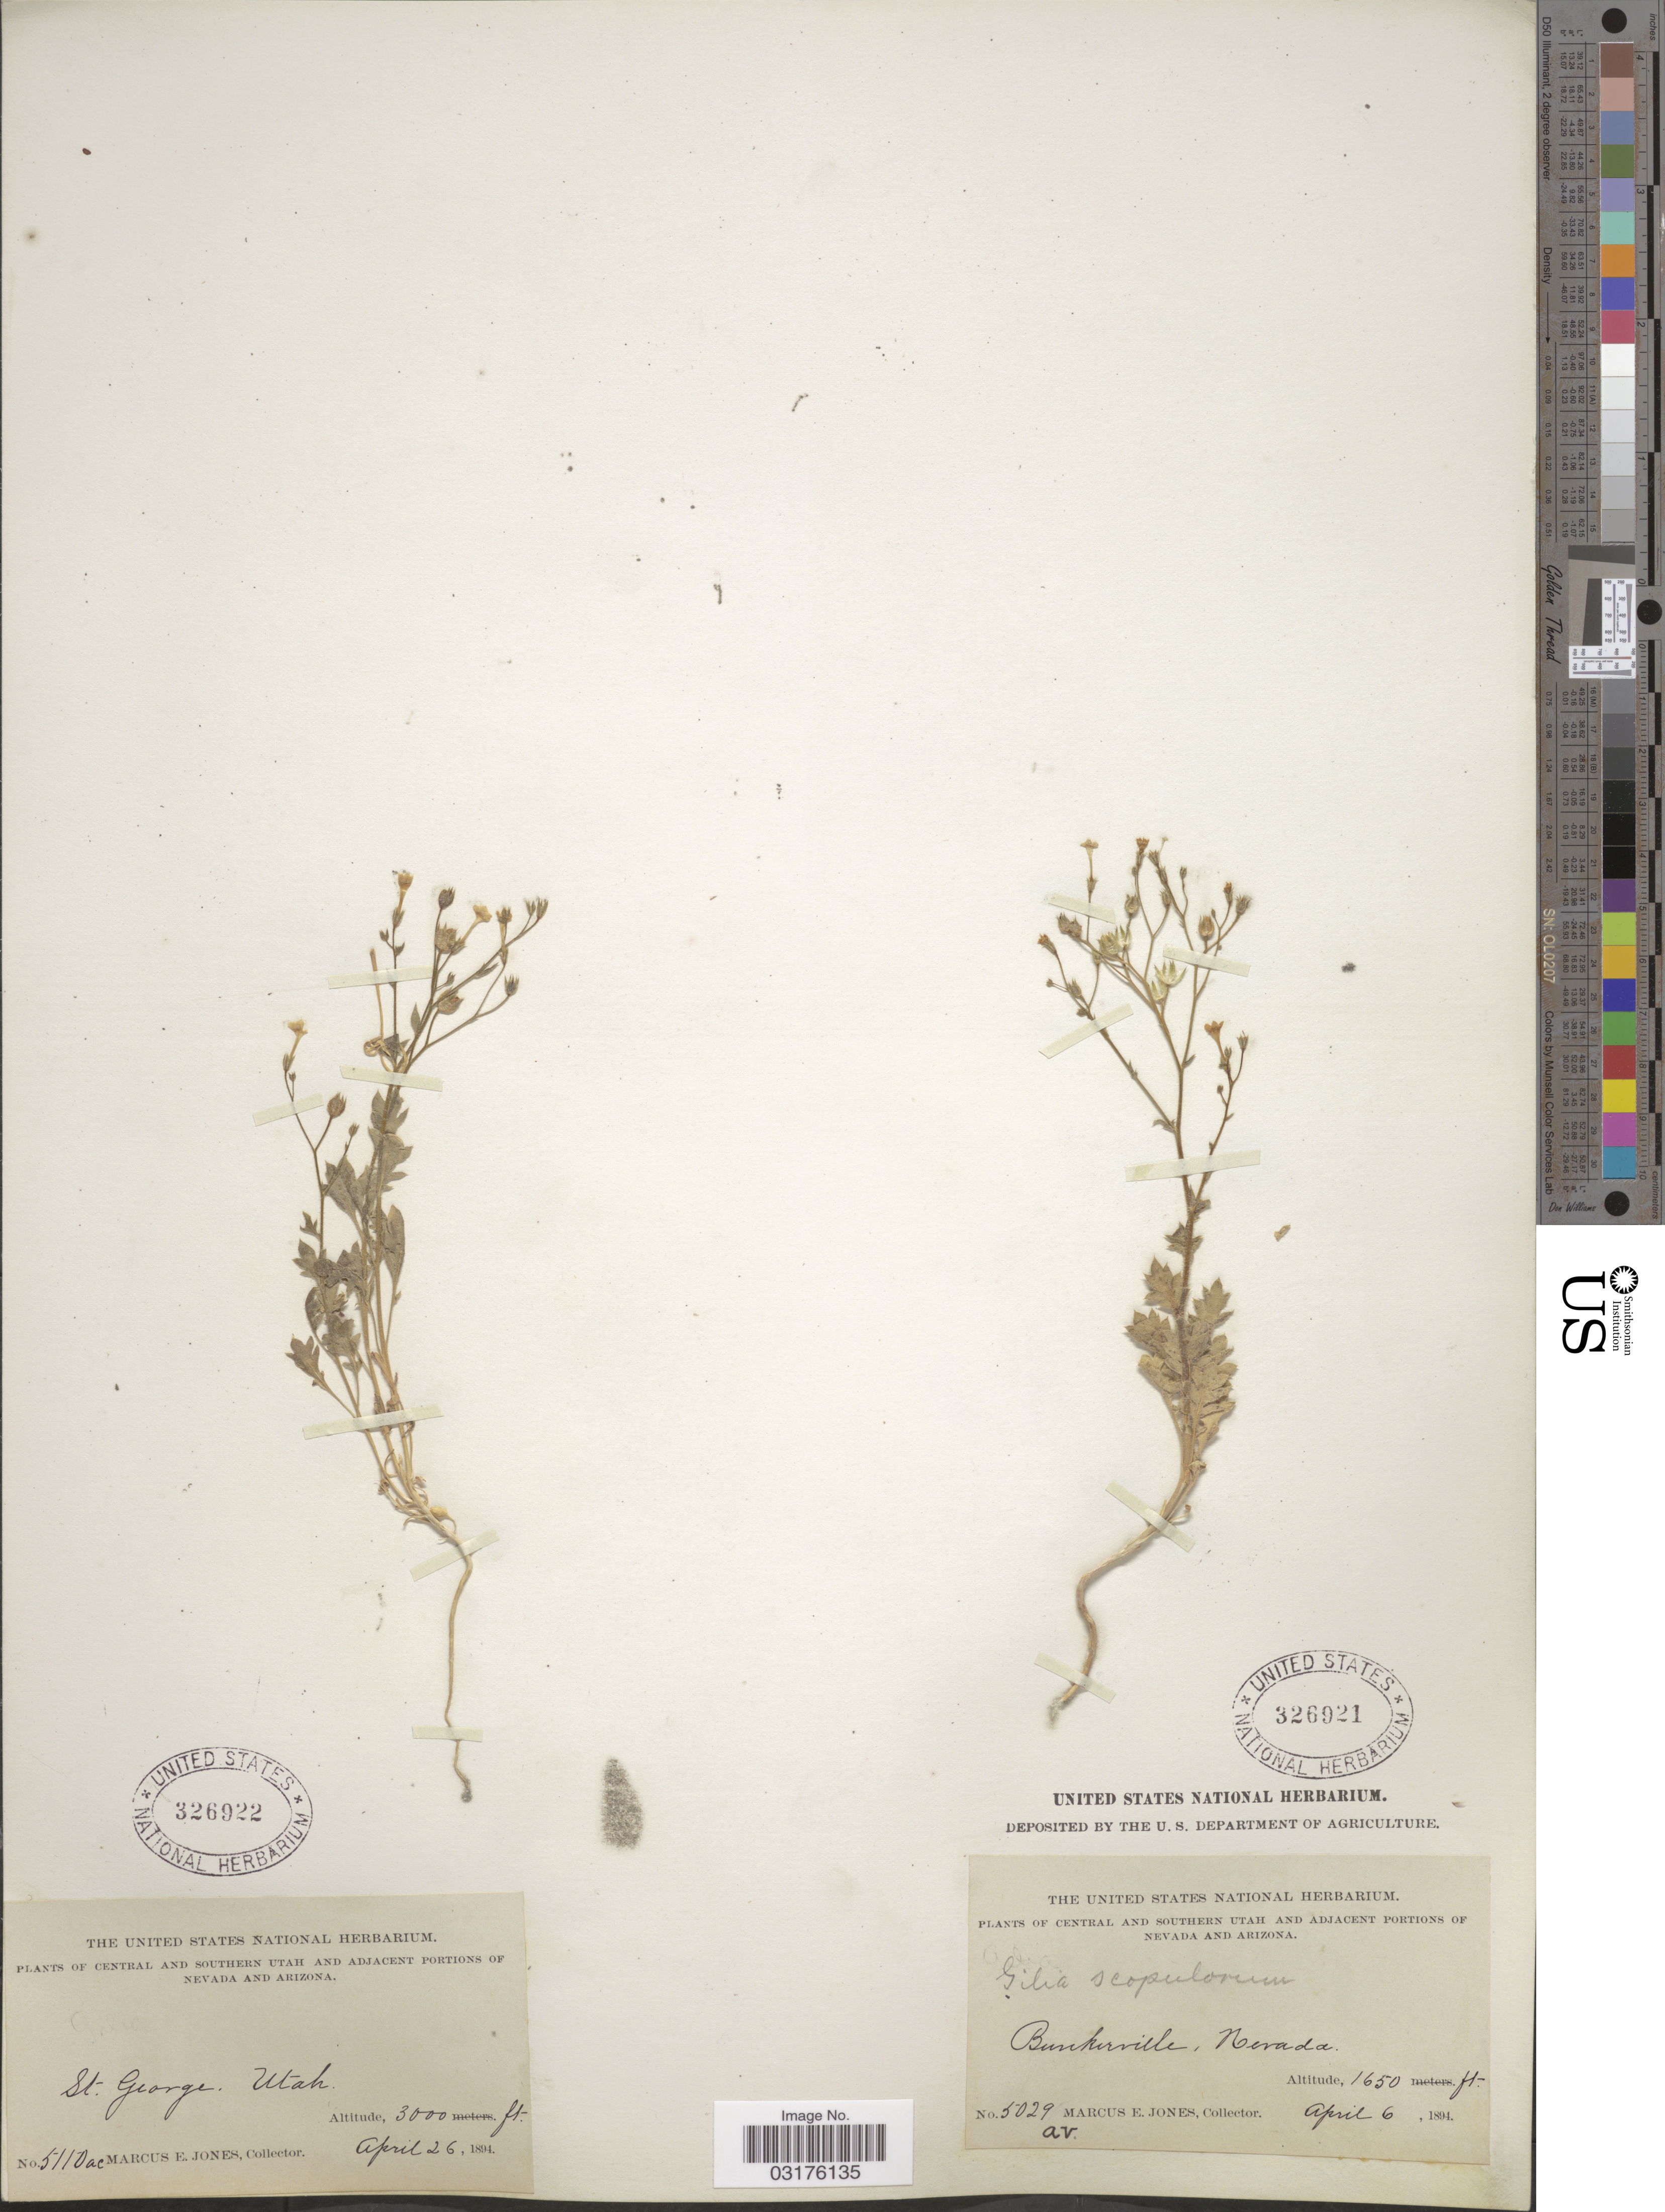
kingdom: Plantae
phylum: Tracheophyta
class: Magnoliopsida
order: Ericales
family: Polemoniaceae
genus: Gilia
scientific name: Gilia scopulorum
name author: M.E. Jones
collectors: M. E. Jones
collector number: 5510ac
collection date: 1894-04-26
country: United States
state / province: Utah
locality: Central and Southern Utah, St. George, Utah.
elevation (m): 914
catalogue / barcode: US 326922